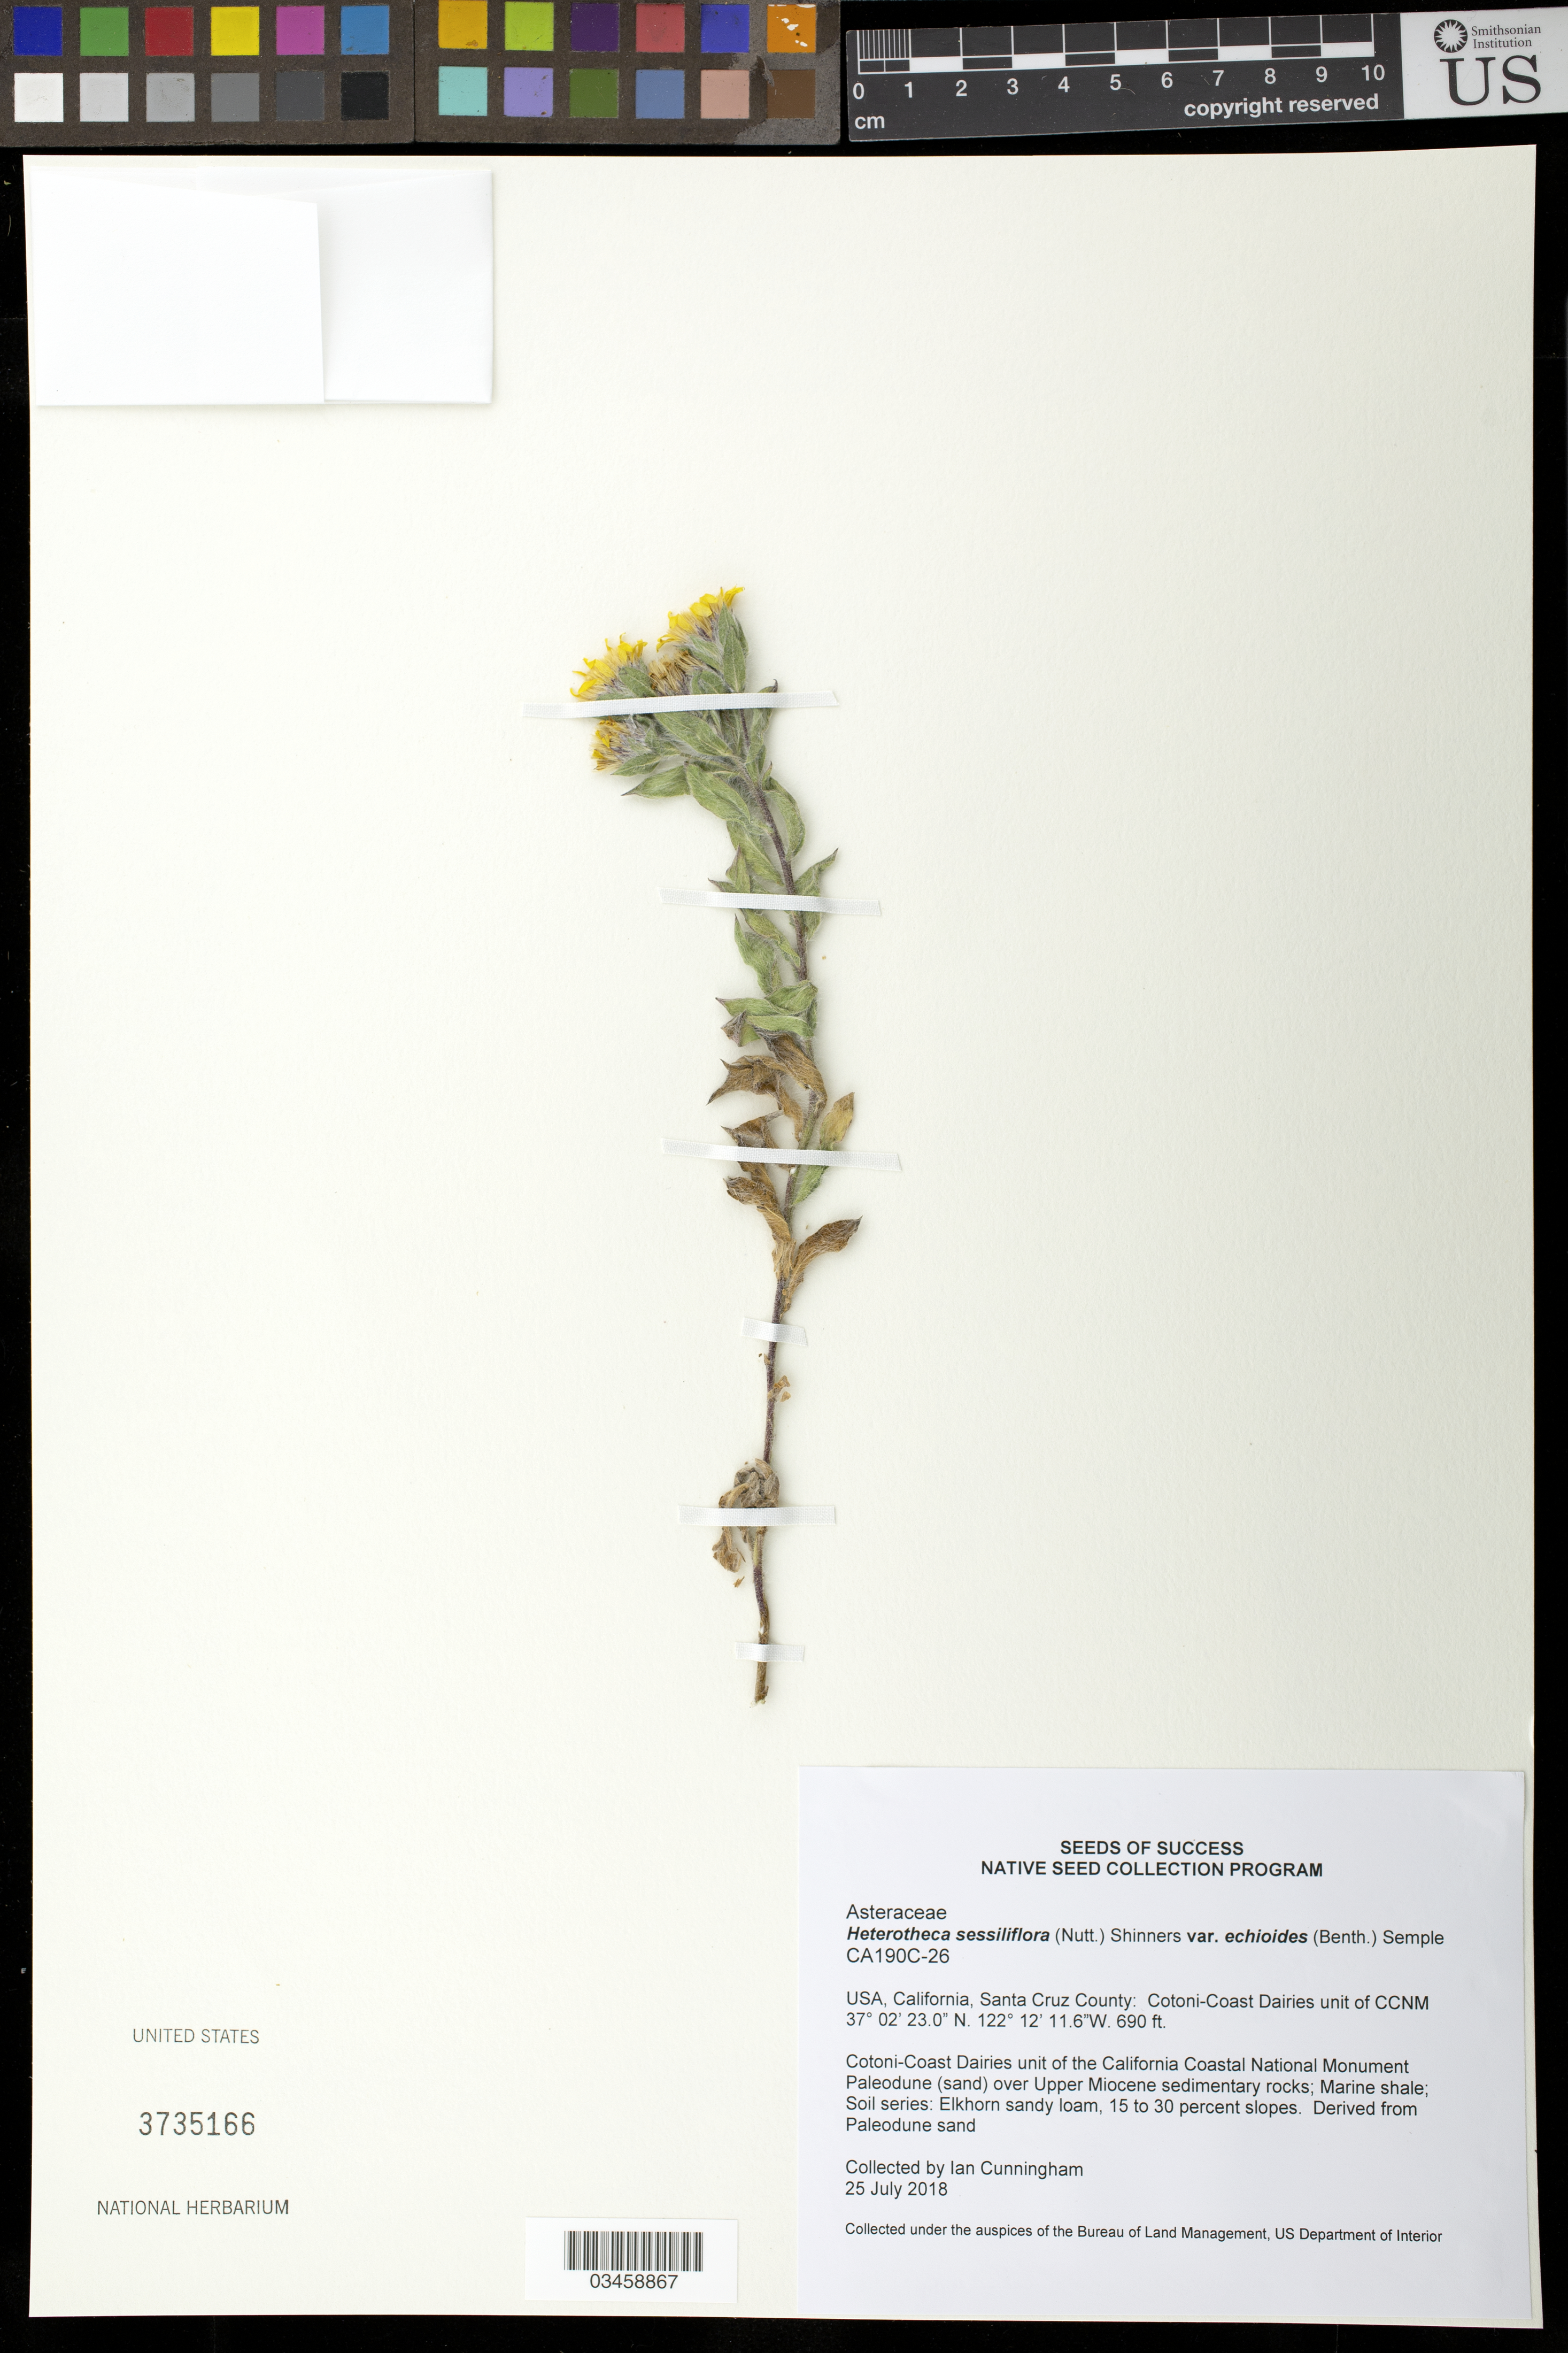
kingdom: Plantae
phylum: Tracheophyta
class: Magnoliopsida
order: Asterales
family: Asteraceae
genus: Heterotheca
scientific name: Heterotheca sessiliflora var. echioides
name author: (Benth.) Semple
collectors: I. Cunningham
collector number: CA190C-26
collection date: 2018-07-25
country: United States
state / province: California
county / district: Santa Cruz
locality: Cotoni-Coast Dairies unit of the California Coastal National Monument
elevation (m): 210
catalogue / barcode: US 3735166